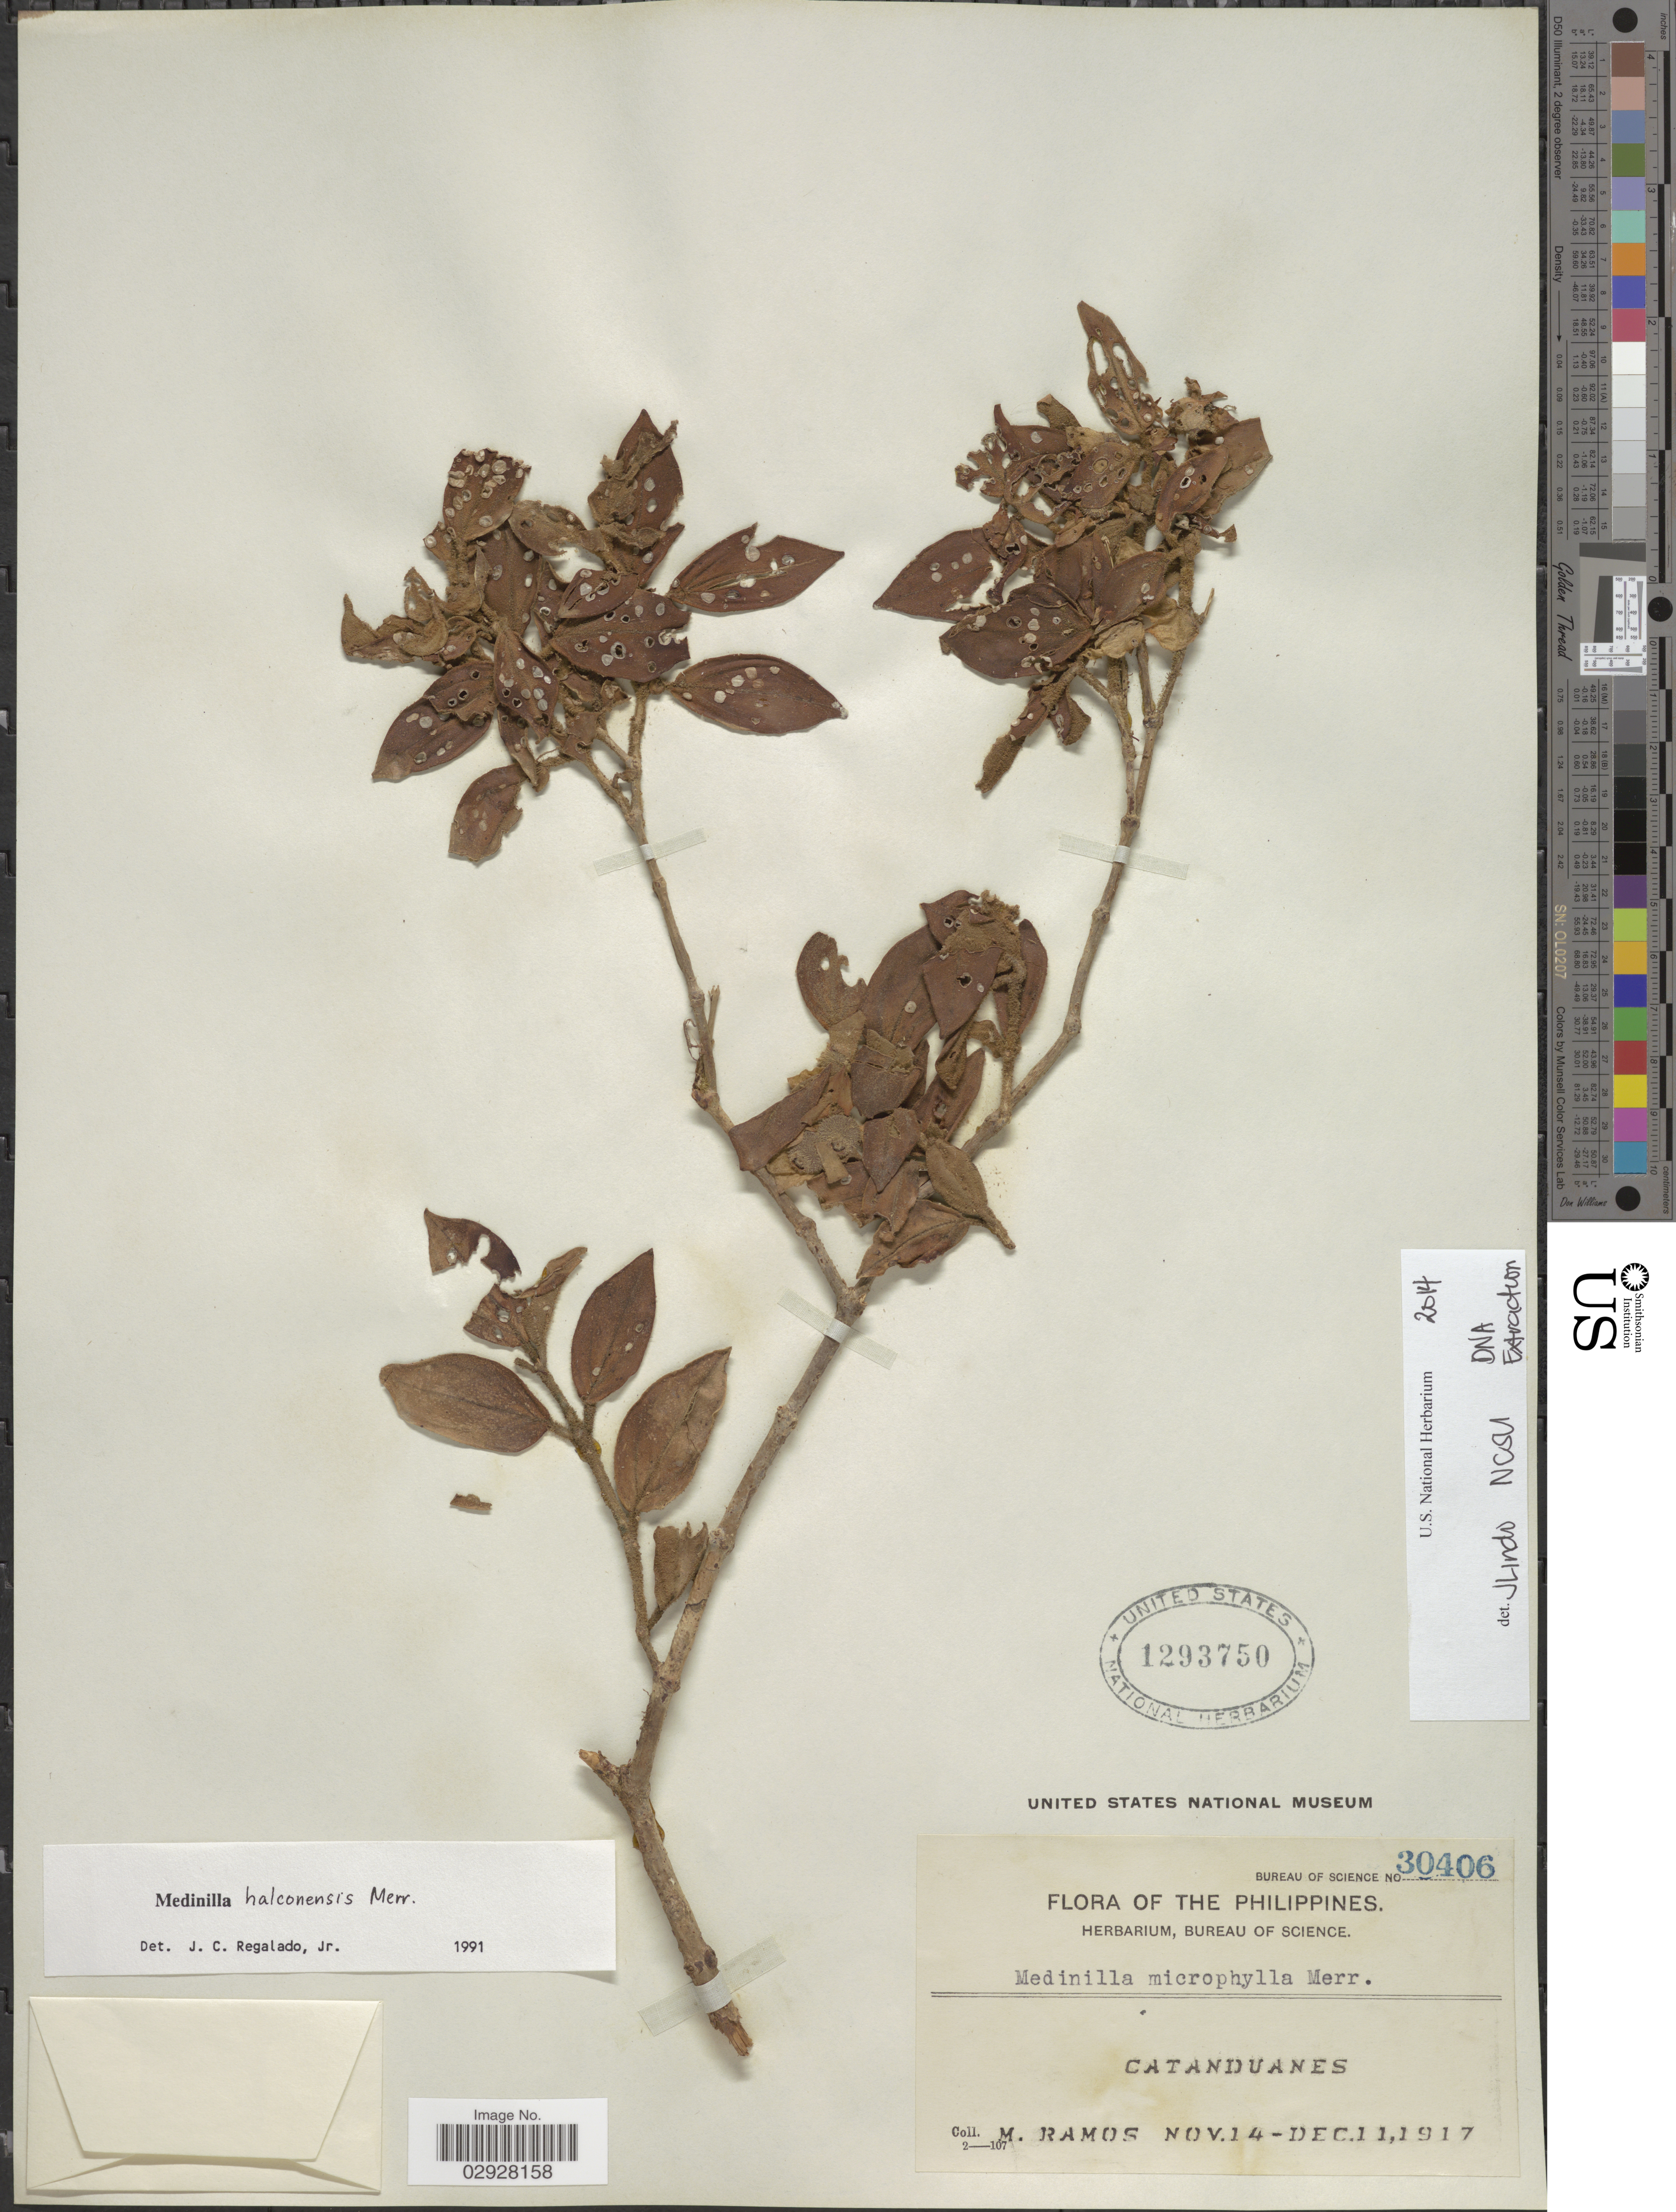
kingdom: Plantae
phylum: Tracheophyta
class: Magnoliopsida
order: Myrtales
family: Melastomataceae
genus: Medinilla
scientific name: Medinilla halconensis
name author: Merr.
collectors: M. Ramos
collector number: Bureau of Science 30406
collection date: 1917-11-14/1917-12-11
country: Philippines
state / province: Bicol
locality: Catanduanes.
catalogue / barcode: US 1293750